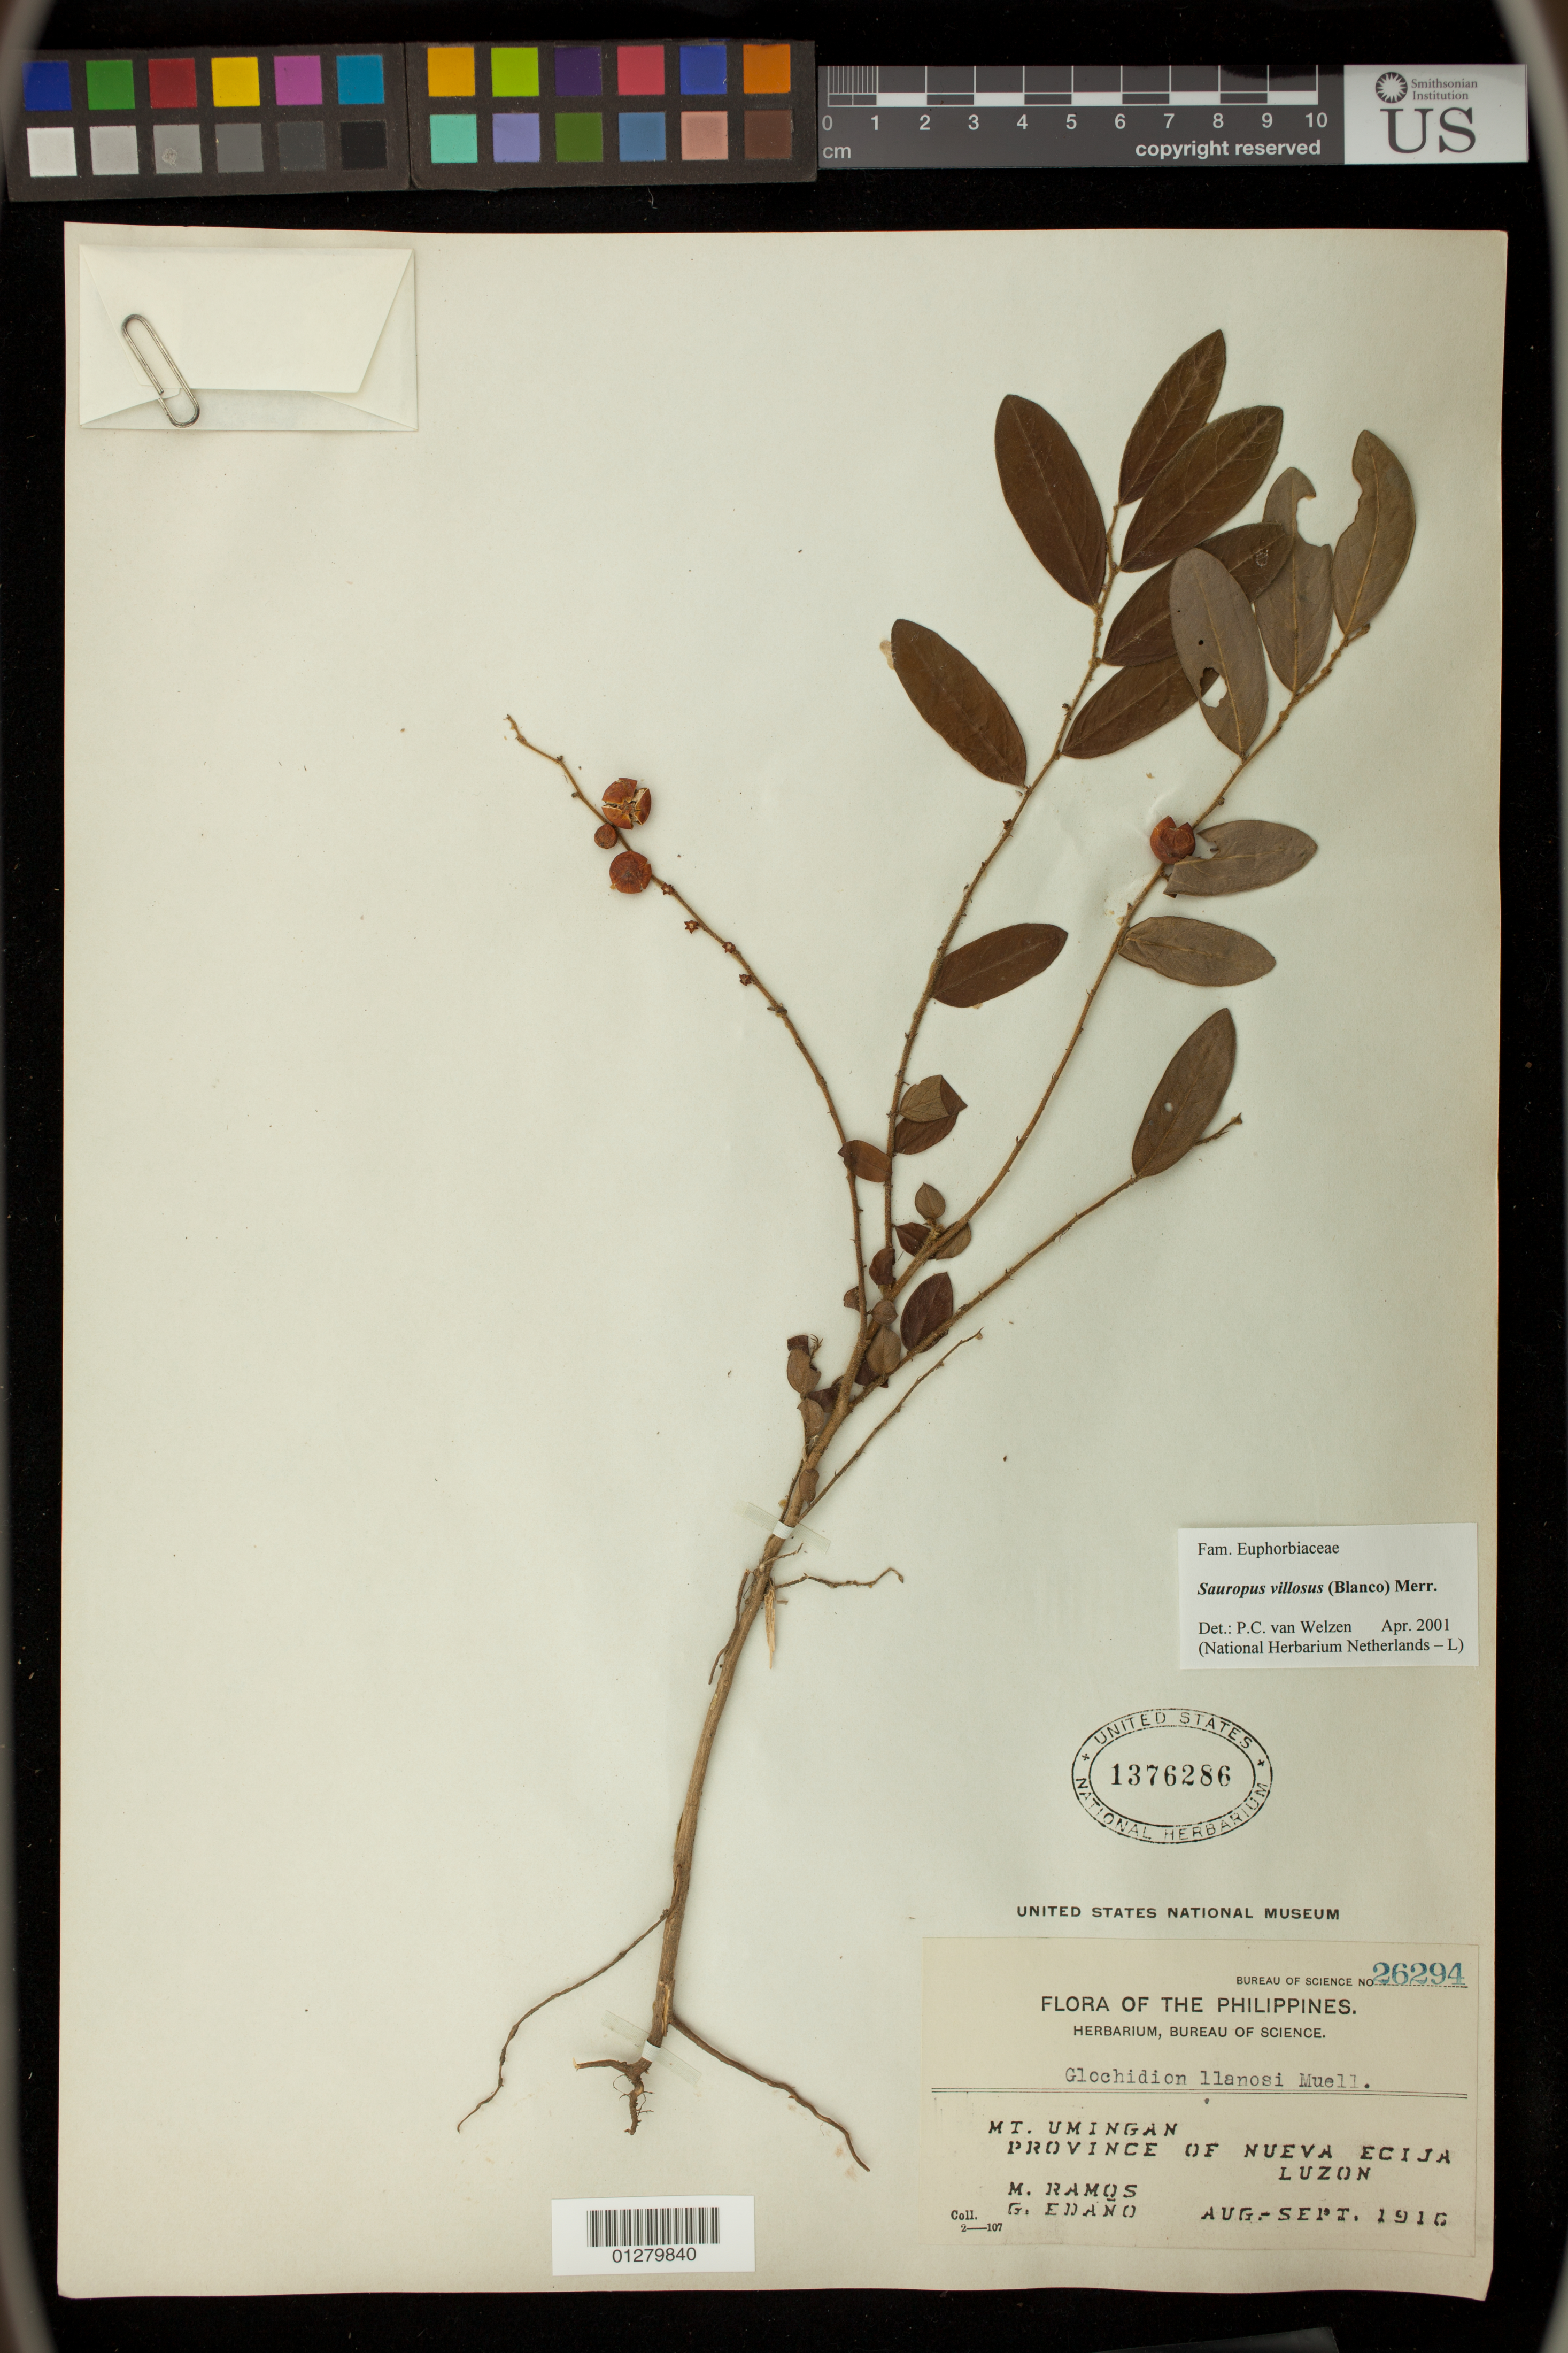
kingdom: Plantae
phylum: Tracheophyta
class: Magnoliopsida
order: Malpighiales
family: Phyllanthaceae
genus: Sauropus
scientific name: Sauropus villosus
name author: (Blanco) Merr.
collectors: M. Ramos & G. Edaño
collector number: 26294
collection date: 1916-08/1916-09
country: Philippines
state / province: Central Luzon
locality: Mt. Umingan, Province of Nueva Ecija, Luzon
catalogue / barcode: US 1376286